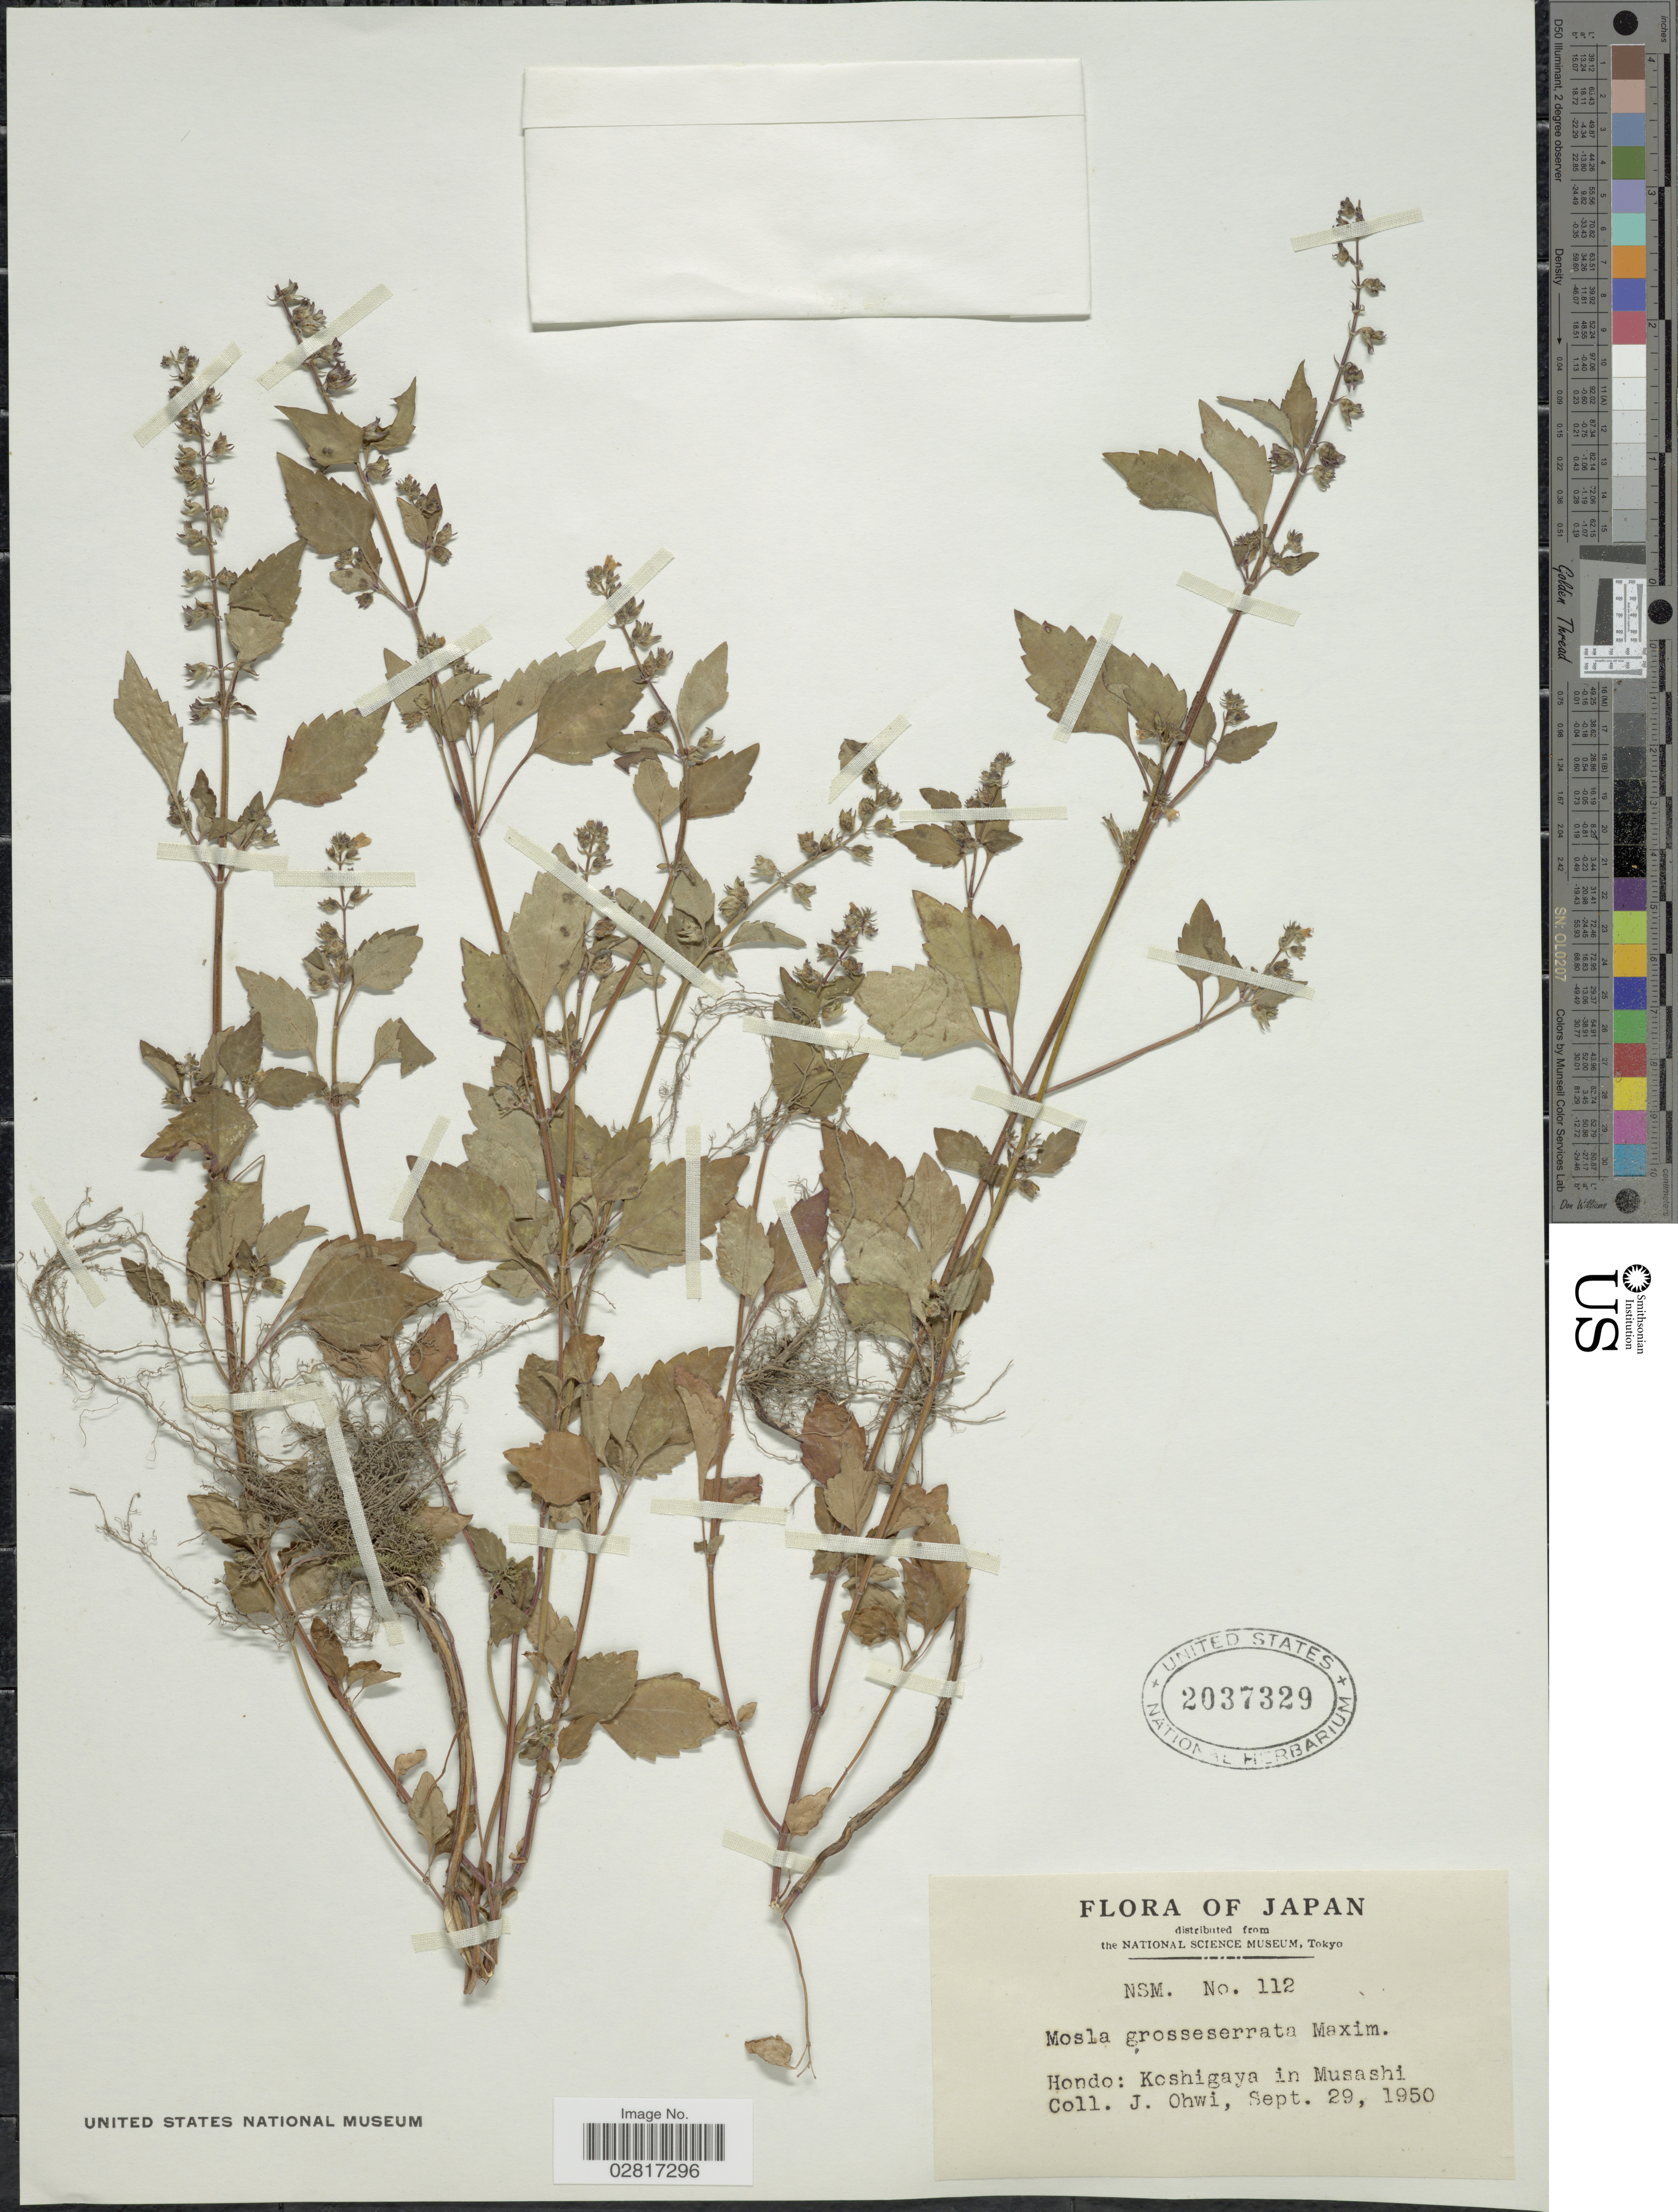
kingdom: Plantae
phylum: Tracheophyta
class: Magnoliopsida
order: Lamiales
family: Lamiaceae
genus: Mosla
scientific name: Mosla dianthera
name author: (Roxb.) Maxim.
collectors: J. Ohwi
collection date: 1950-09-29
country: Japan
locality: Hondo: Koshigaya in Musashi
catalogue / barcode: US 2037329